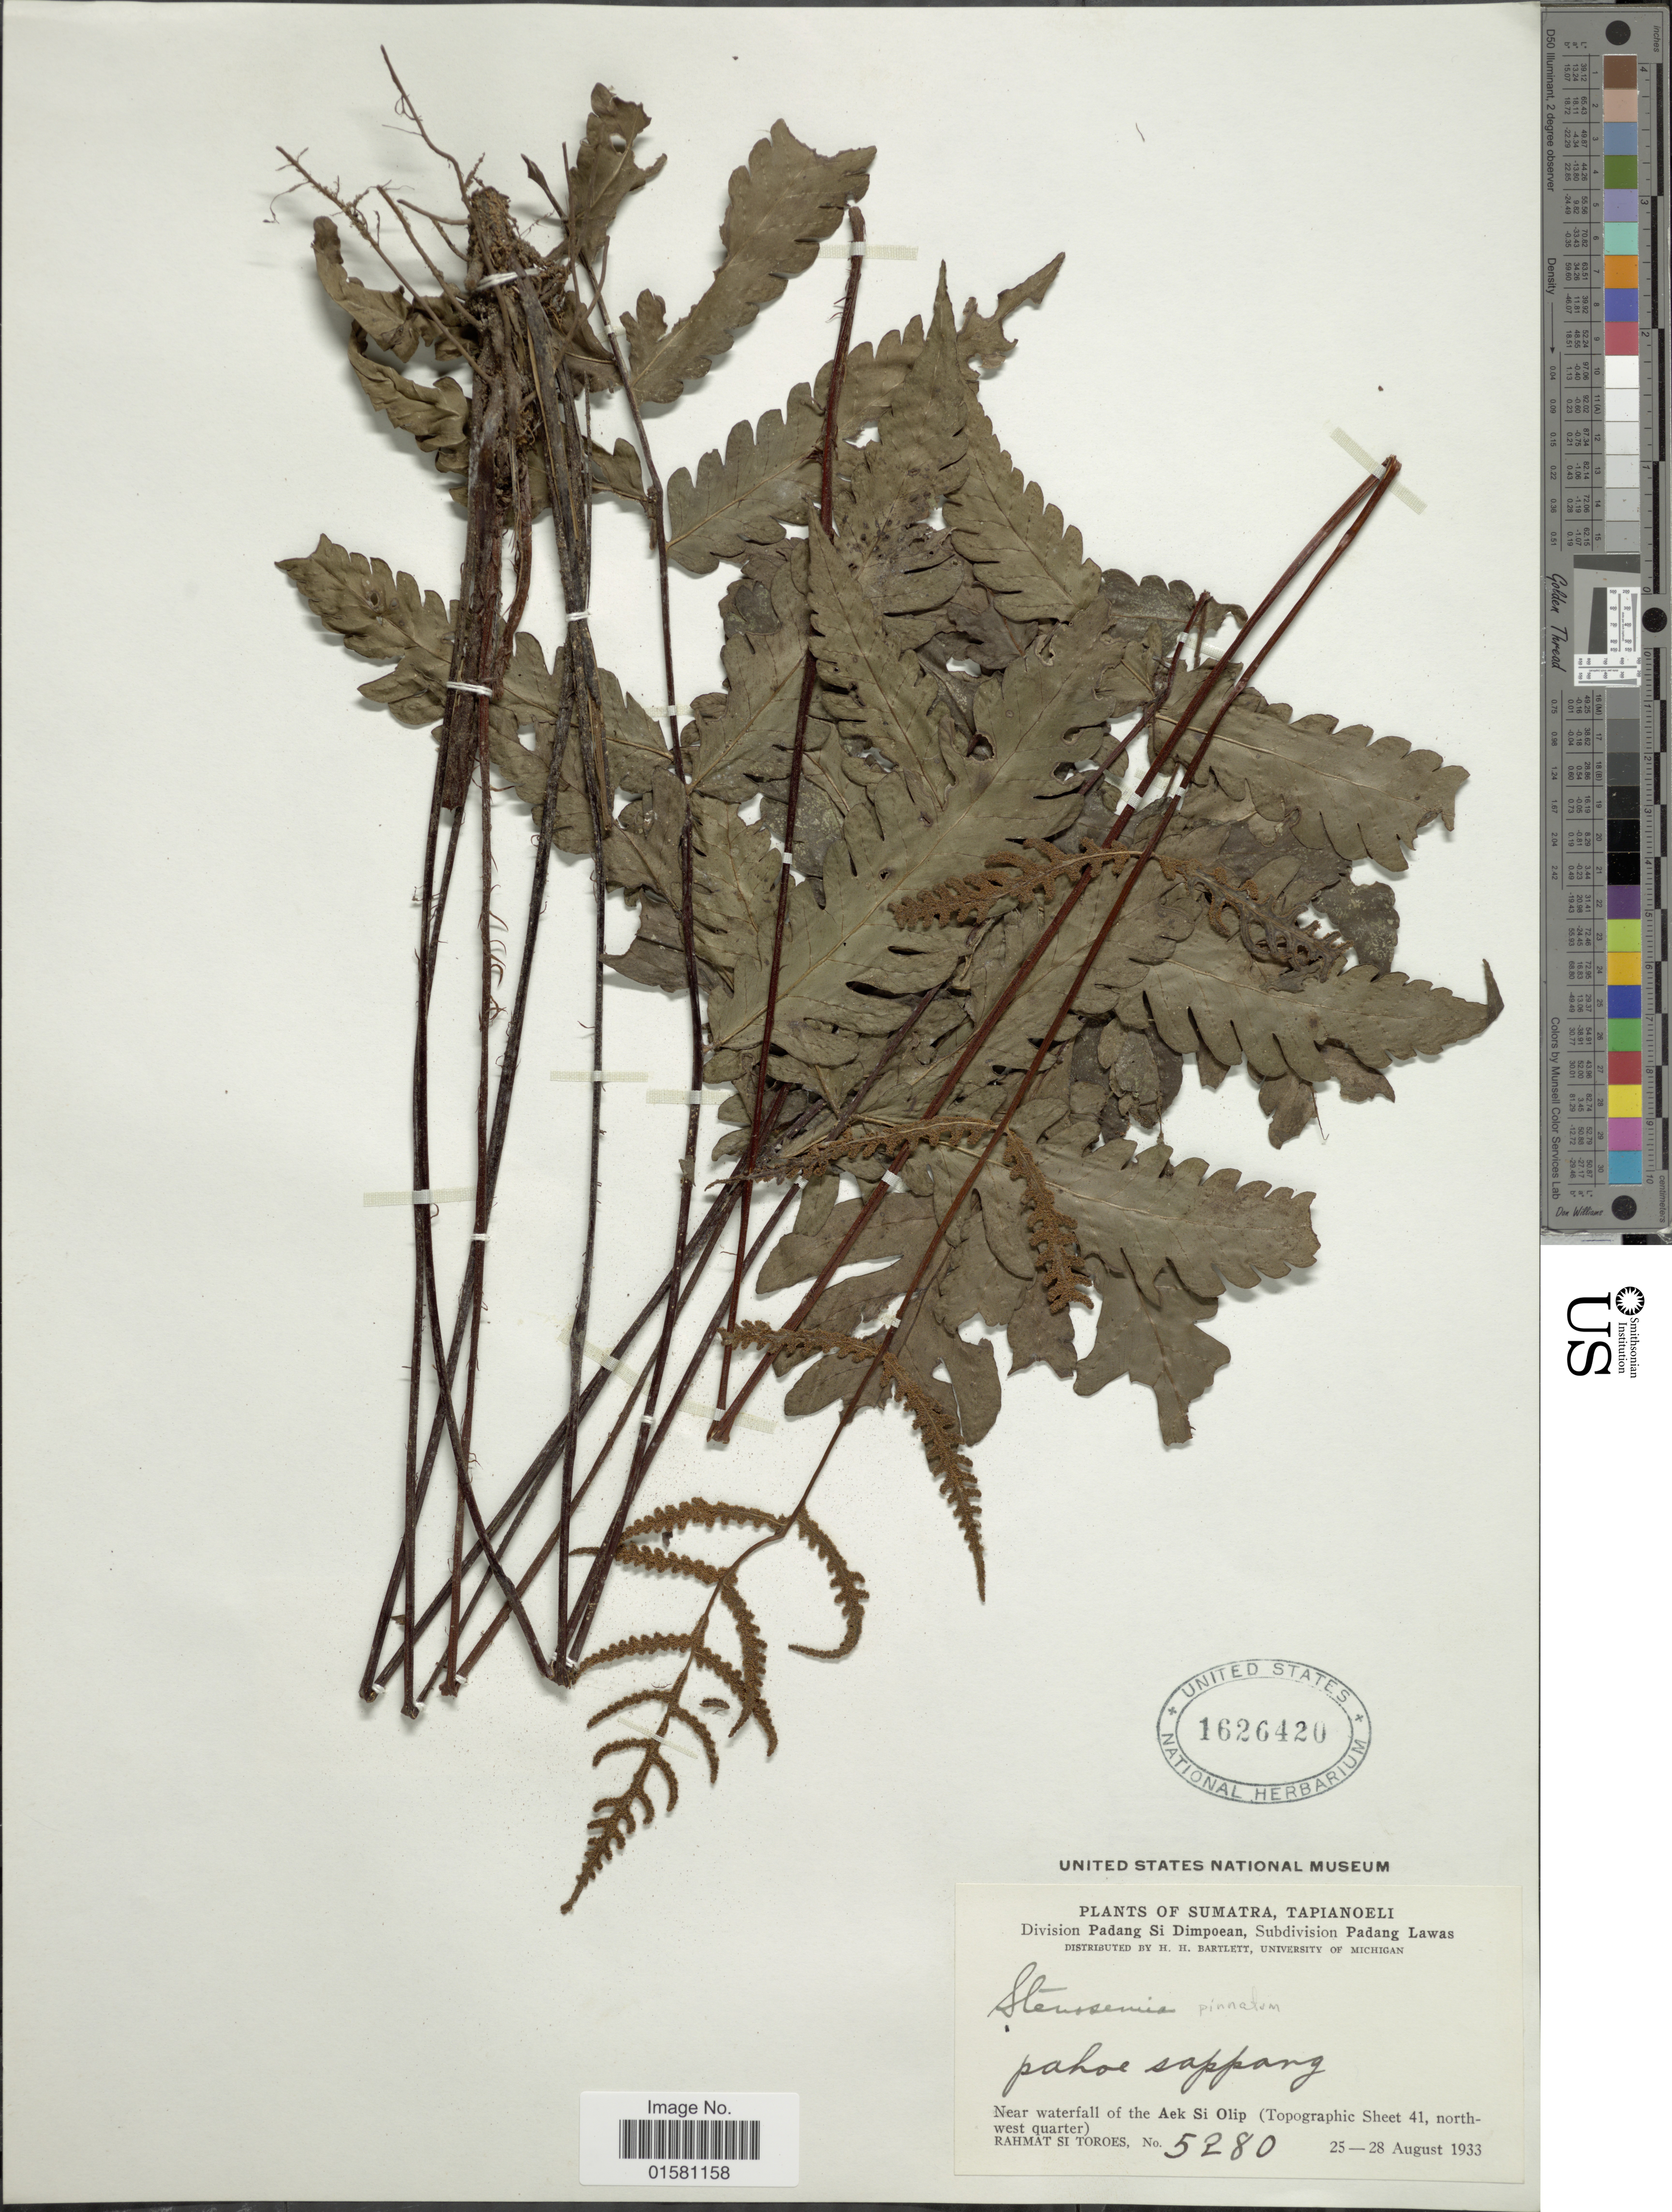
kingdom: Plantae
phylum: Tracheophyta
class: Polypodiopsida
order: Polypodiales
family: Tectariaceae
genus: Tectaria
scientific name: Tectaria pinnata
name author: (C. Chr.) R.M. Tryon & A.F. Tryon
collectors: Rahmat Si Boeea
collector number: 5280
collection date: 1933-08-25/1933-08-28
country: Indonesia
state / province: Sumatra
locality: Tapianoeli. Near watrefall of the Aek Si Olip (Topographic Sheet 41, northwest quarter)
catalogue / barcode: US 1626420